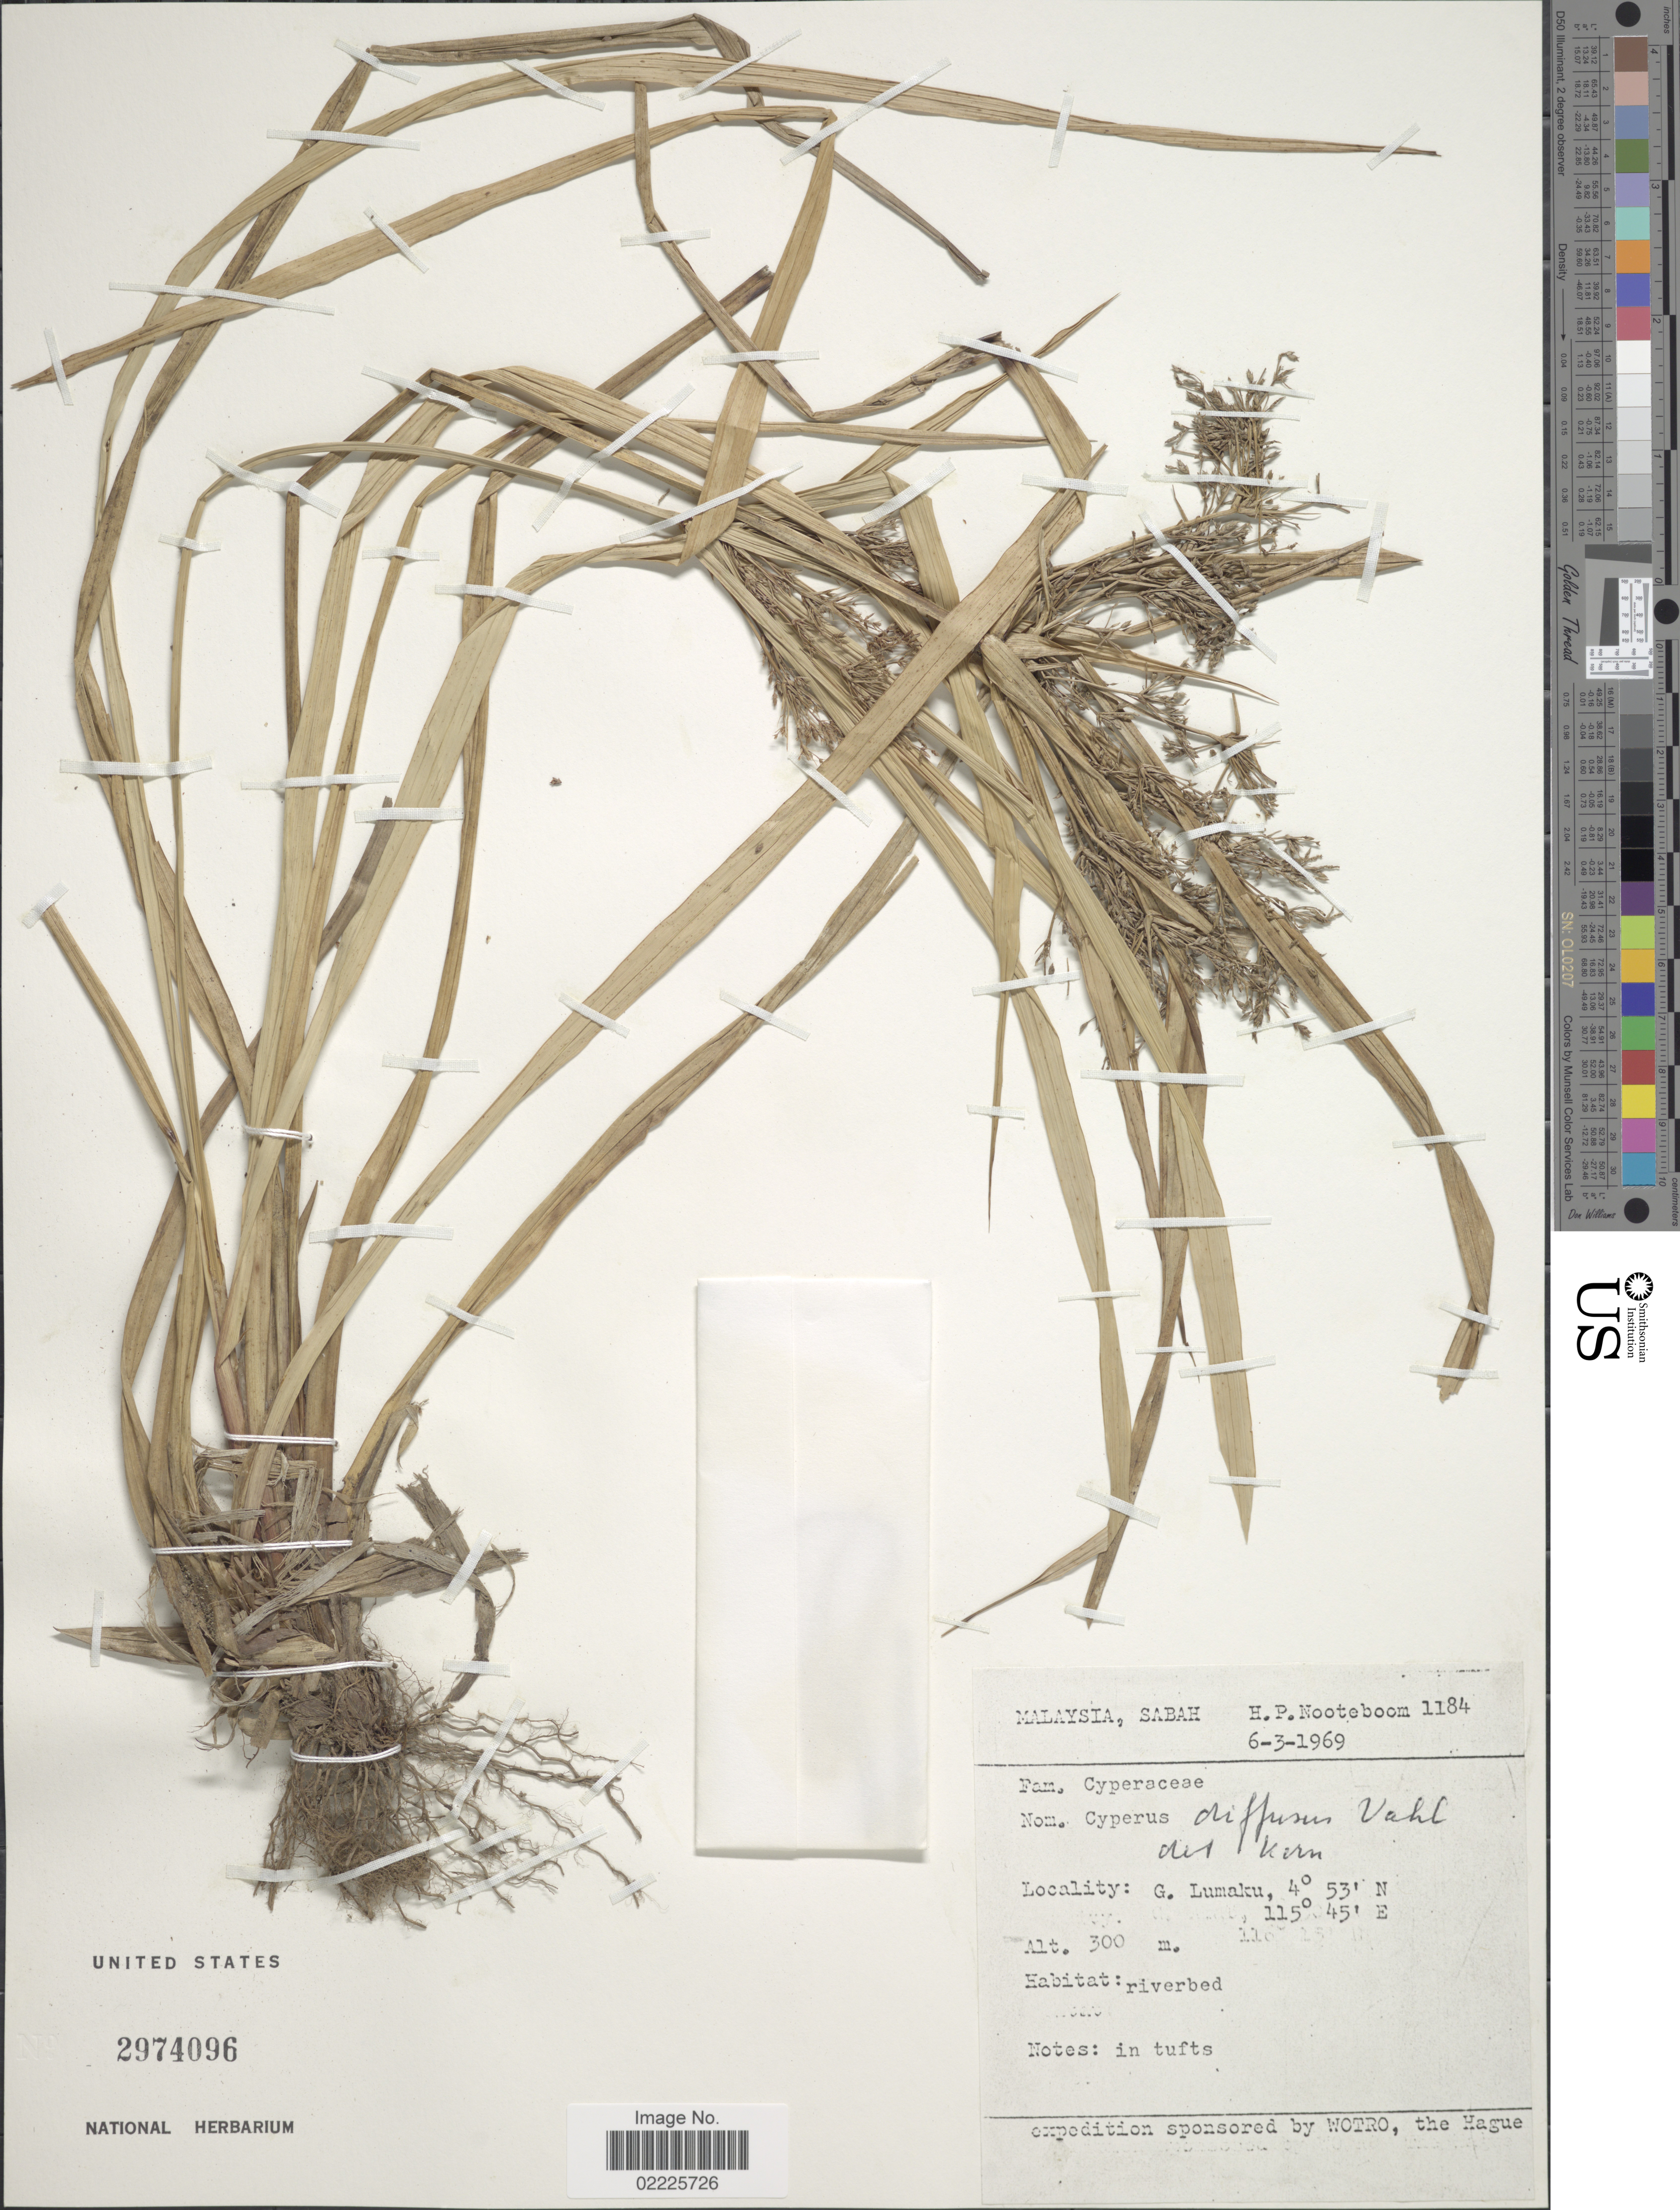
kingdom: Plantae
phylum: Tracheophyta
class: Liliopsida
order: Poales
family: Cyperaceae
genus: Cyperus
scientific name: Cyperus diffusus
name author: Vahl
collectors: H. P. Nooteboom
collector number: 1184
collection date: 1969-03-06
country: Malaysia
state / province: Sabah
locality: G. Lumaku, riverbed.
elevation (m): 300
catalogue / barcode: US 2974096